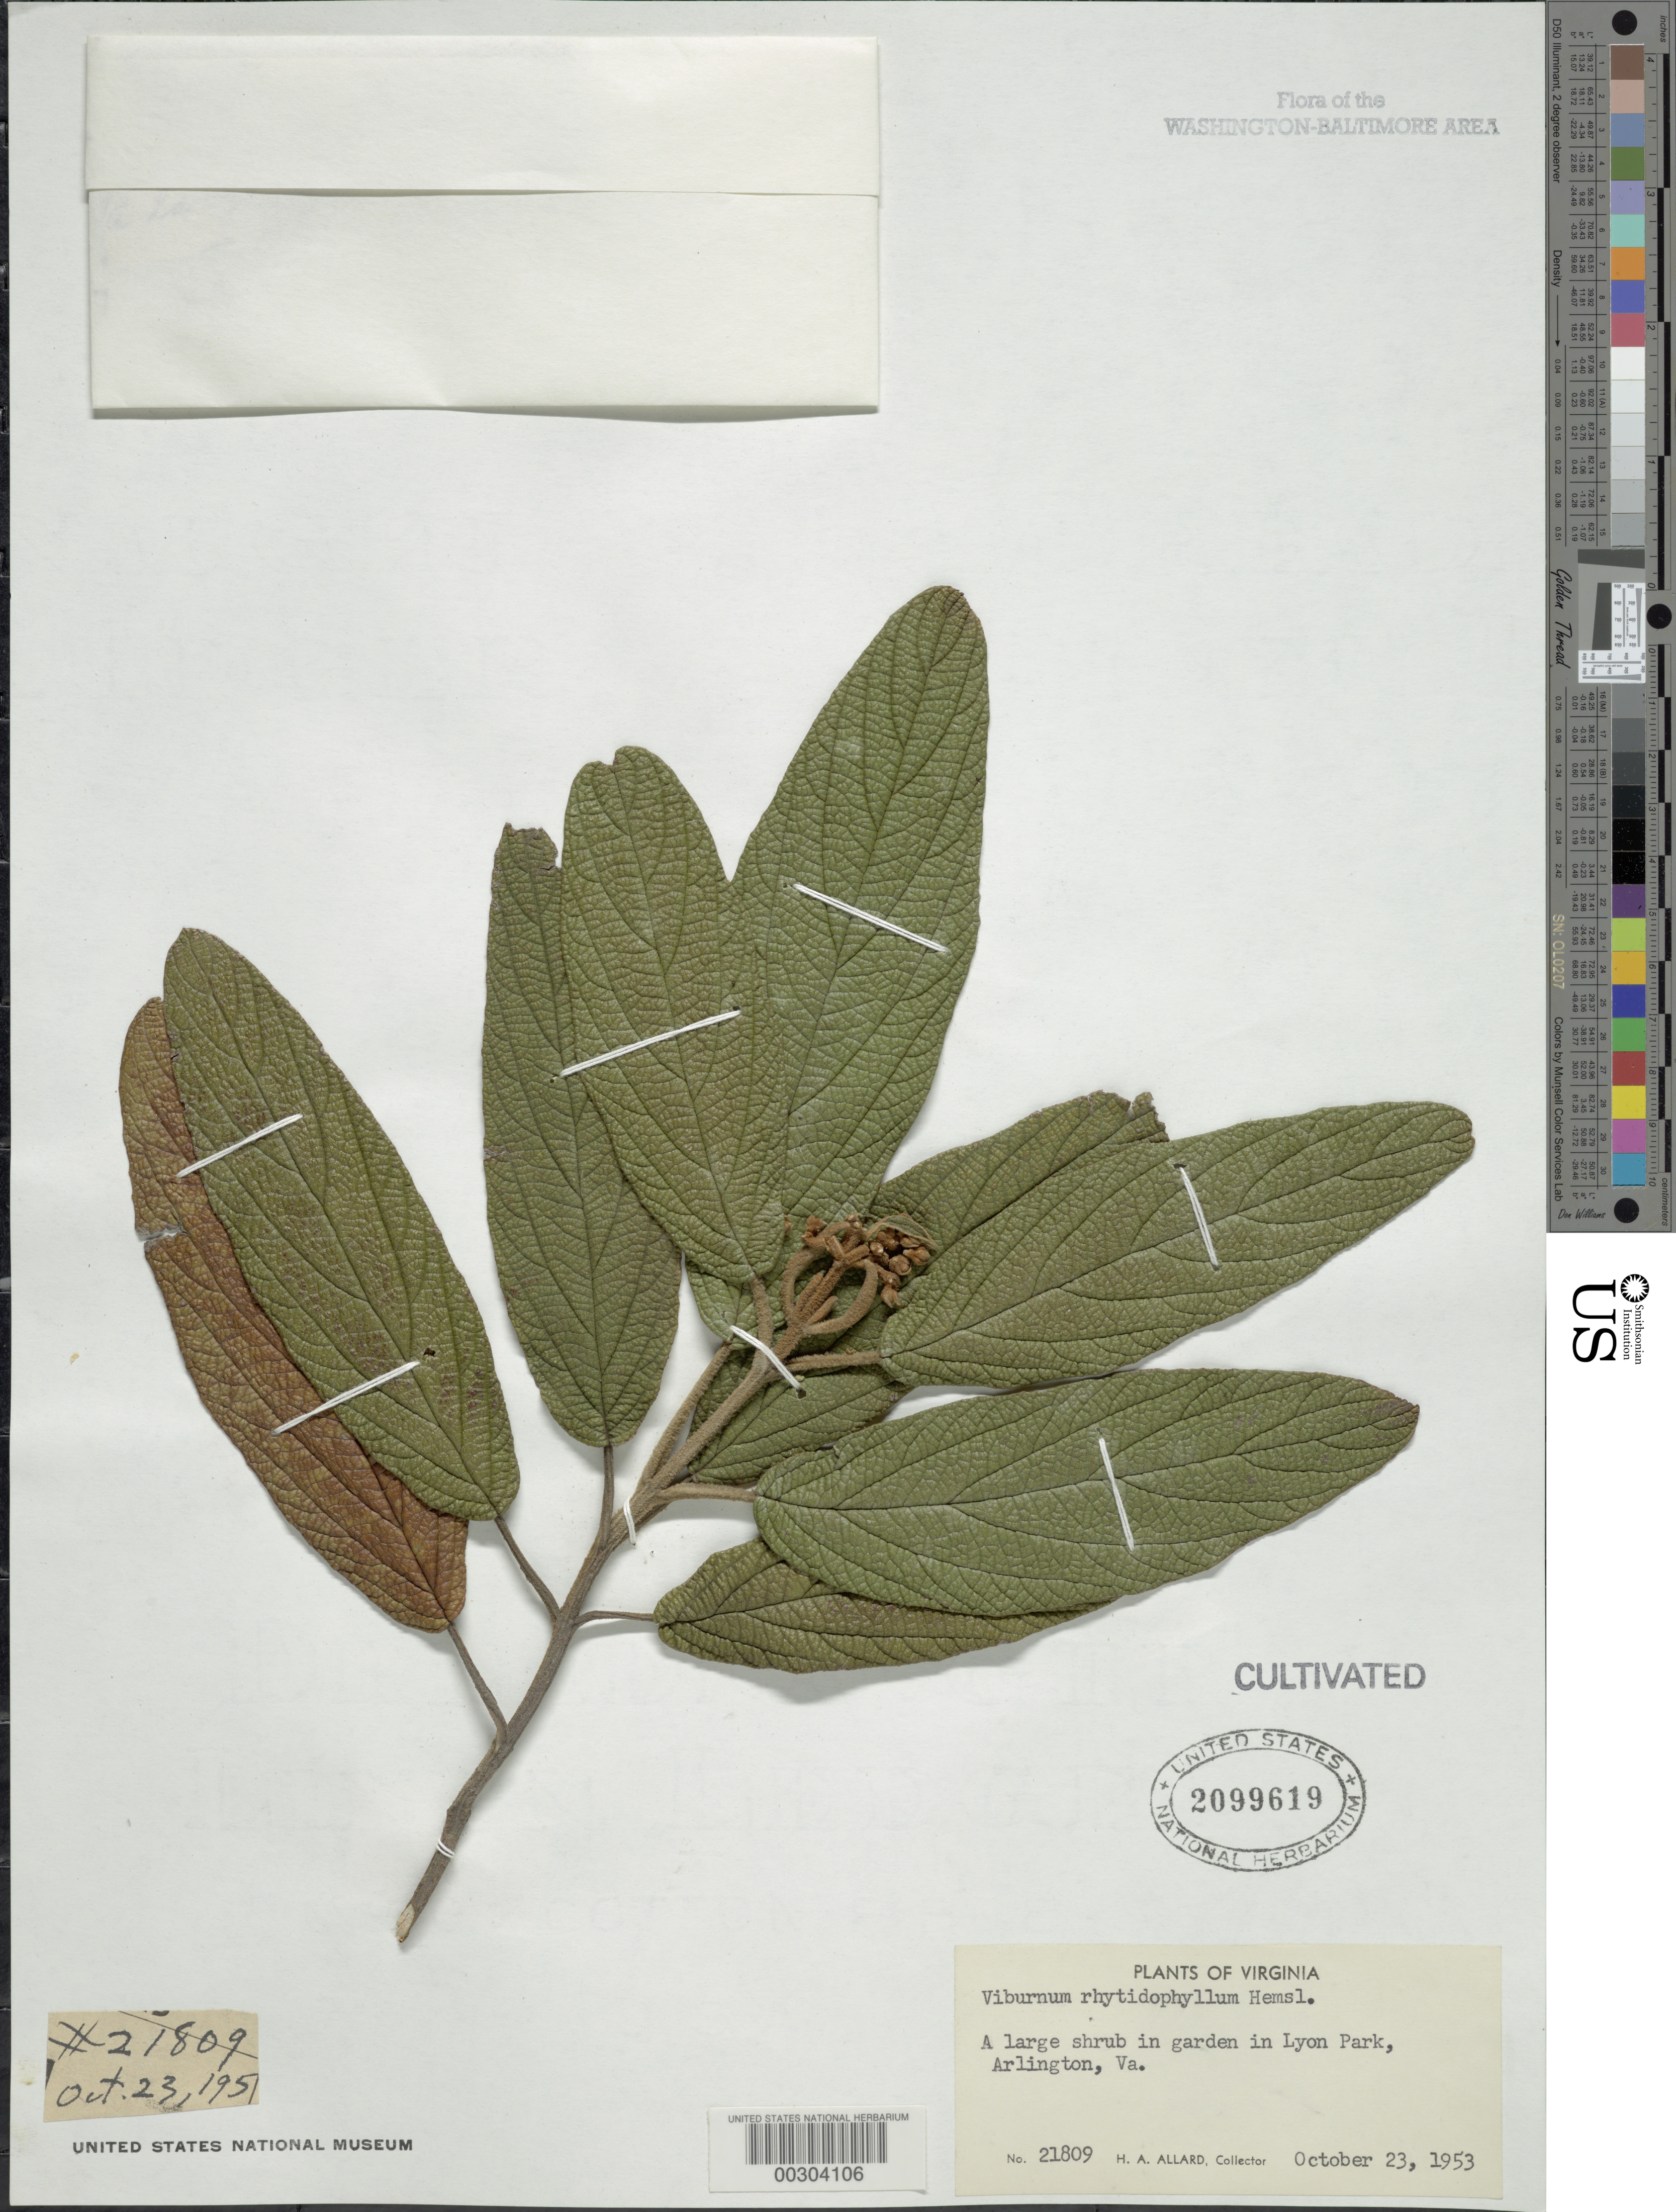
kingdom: Plantae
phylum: Tracheophyta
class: Magnoliopsida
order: Dipsacales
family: Viburnaceae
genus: Viburnum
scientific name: Viburnum rhytidophyllum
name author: Hemsl.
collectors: H. A. Allard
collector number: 21809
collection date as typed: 23 Oct 1953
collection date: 1953-10-23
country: United States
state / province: Virginia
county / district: Arlington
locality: Arlington, in Lyon Park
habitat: Garden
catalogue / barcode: US 2099619